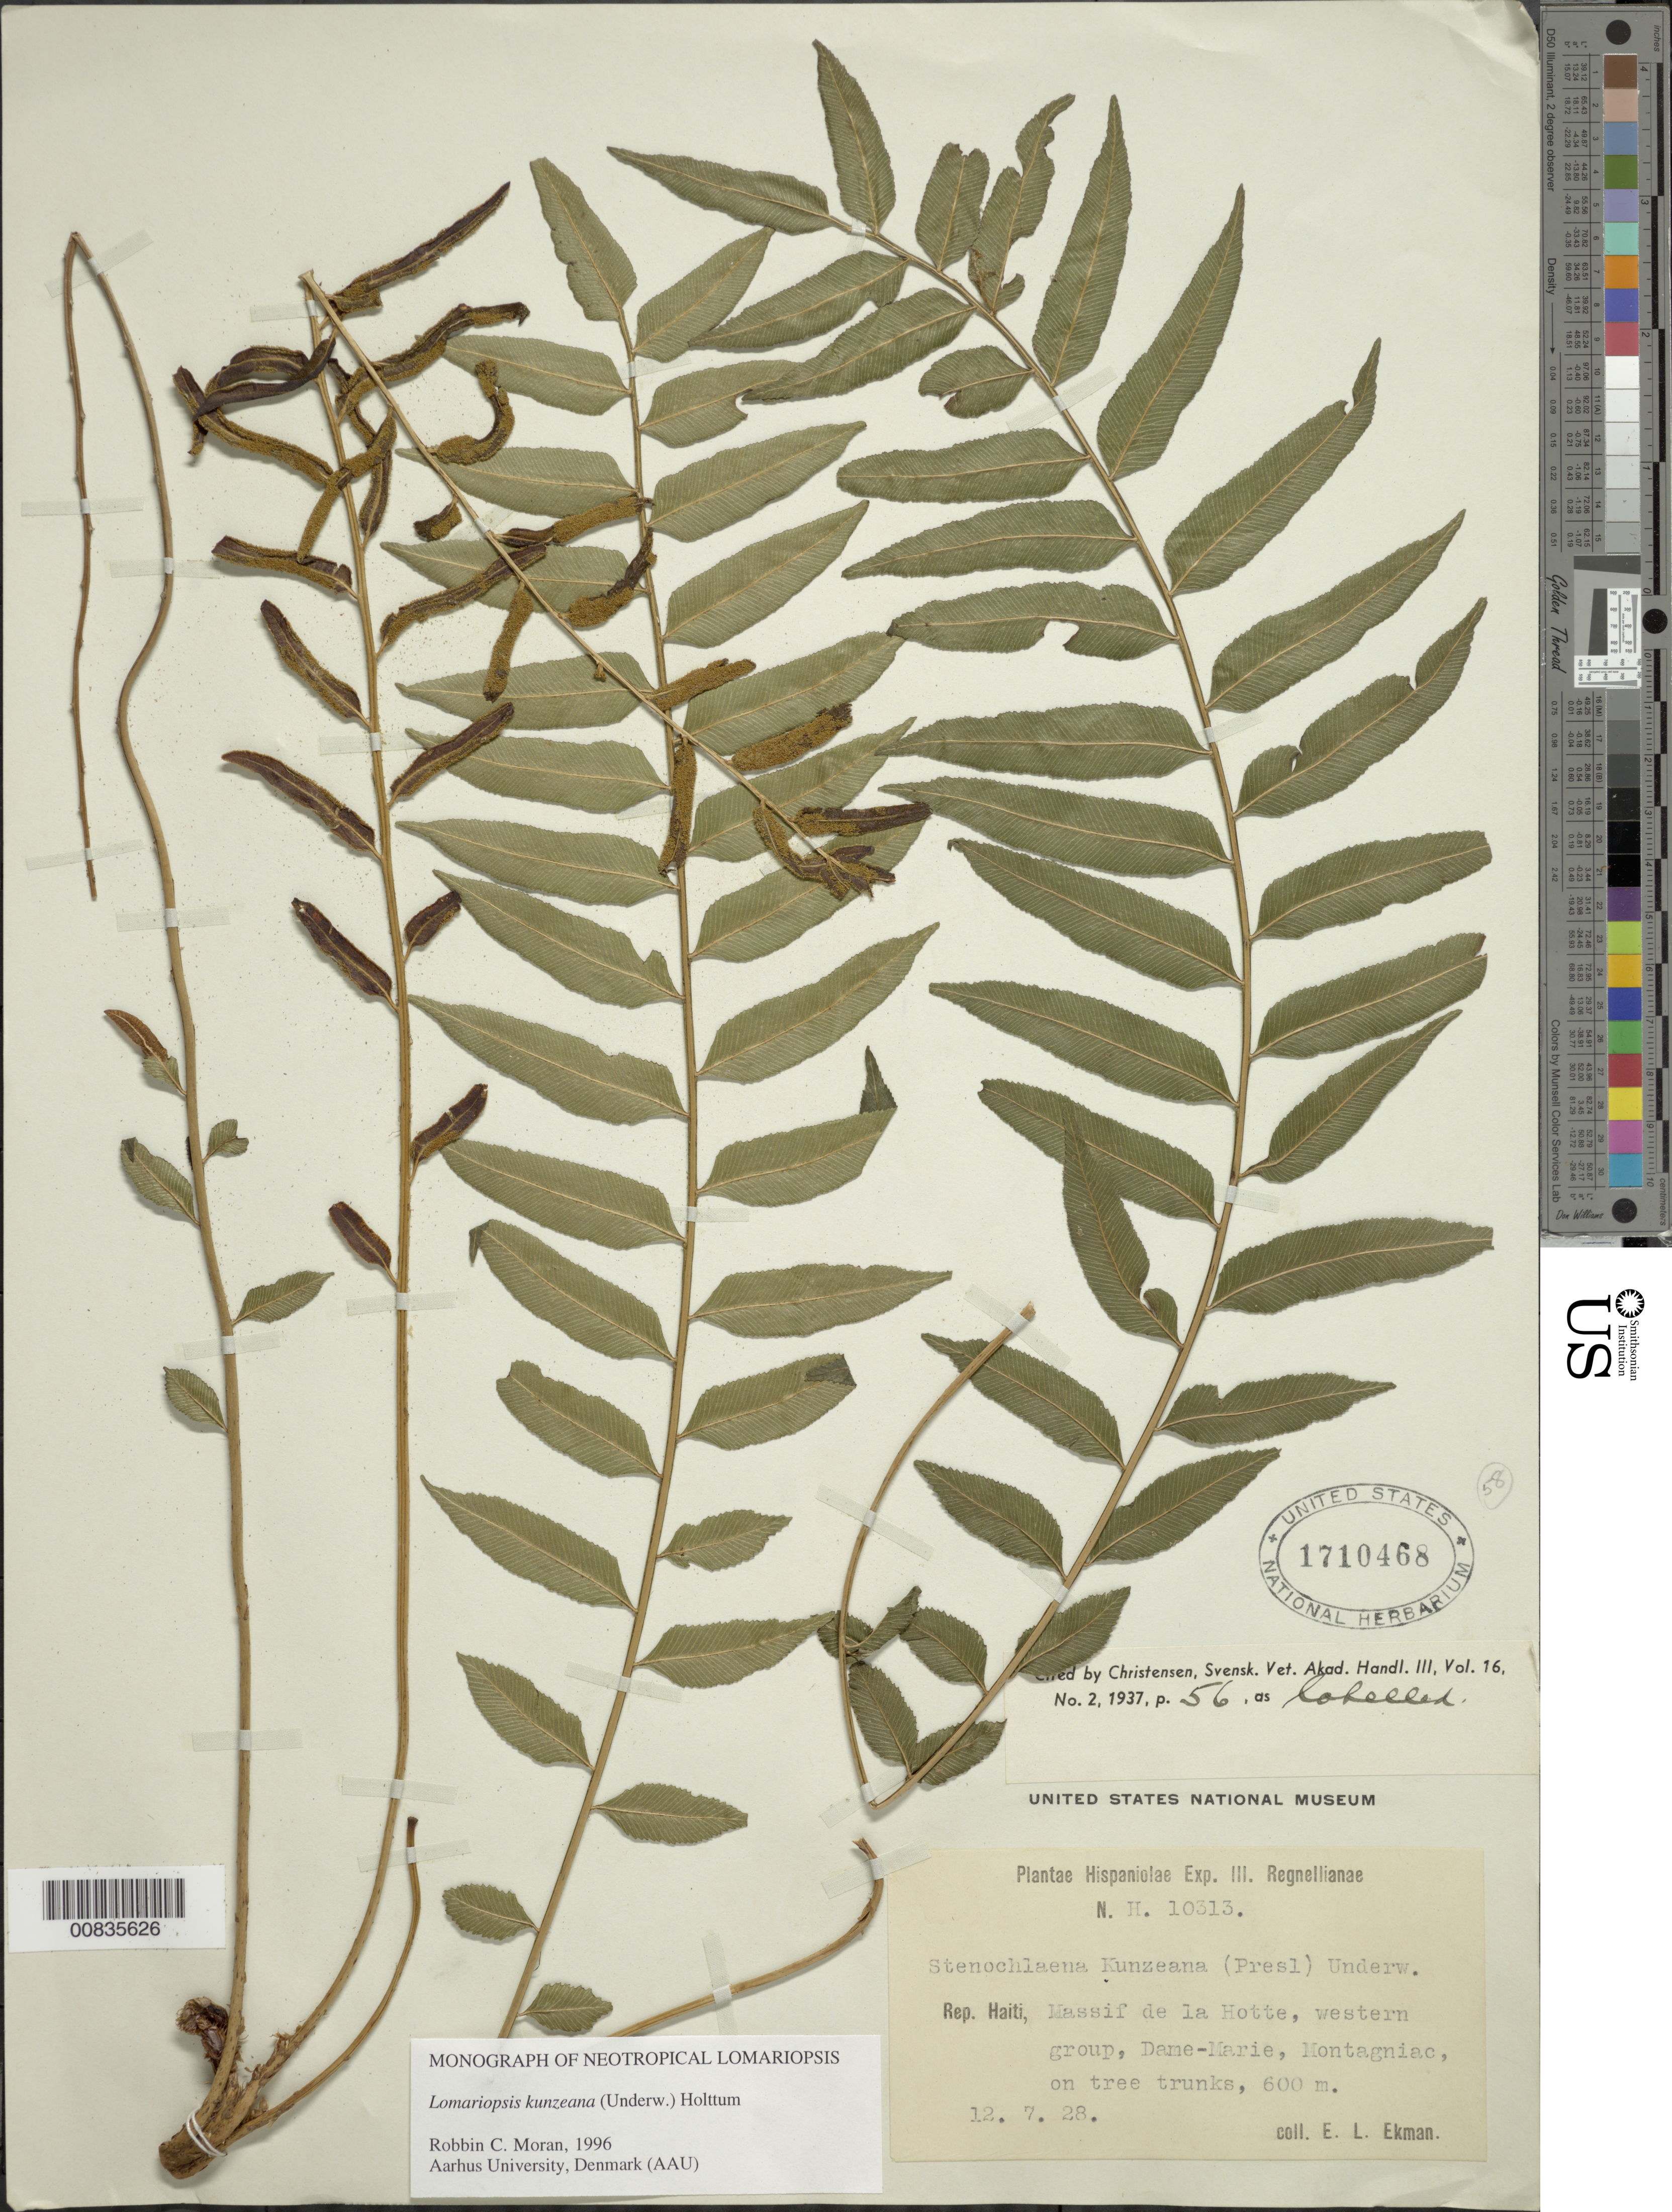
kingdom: Plantae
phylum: Tracheophyta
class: Polypodiopsida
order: Polypodiales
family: Lomariopsidaceae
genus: Lomariopsis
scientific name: Lomariopsis kunzeana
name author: (Underw.) Holttum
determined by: Moran, R. C.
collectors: E. L. Ekman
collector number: H 10313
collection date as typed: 12 Jul 1928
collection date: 1928-07-12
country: Haiti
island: Hispaniola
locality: Massif de la Hotte, western group, Dame-Marie, Montagniac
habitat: On tree trunks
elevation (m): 600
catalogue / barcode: US 1710468